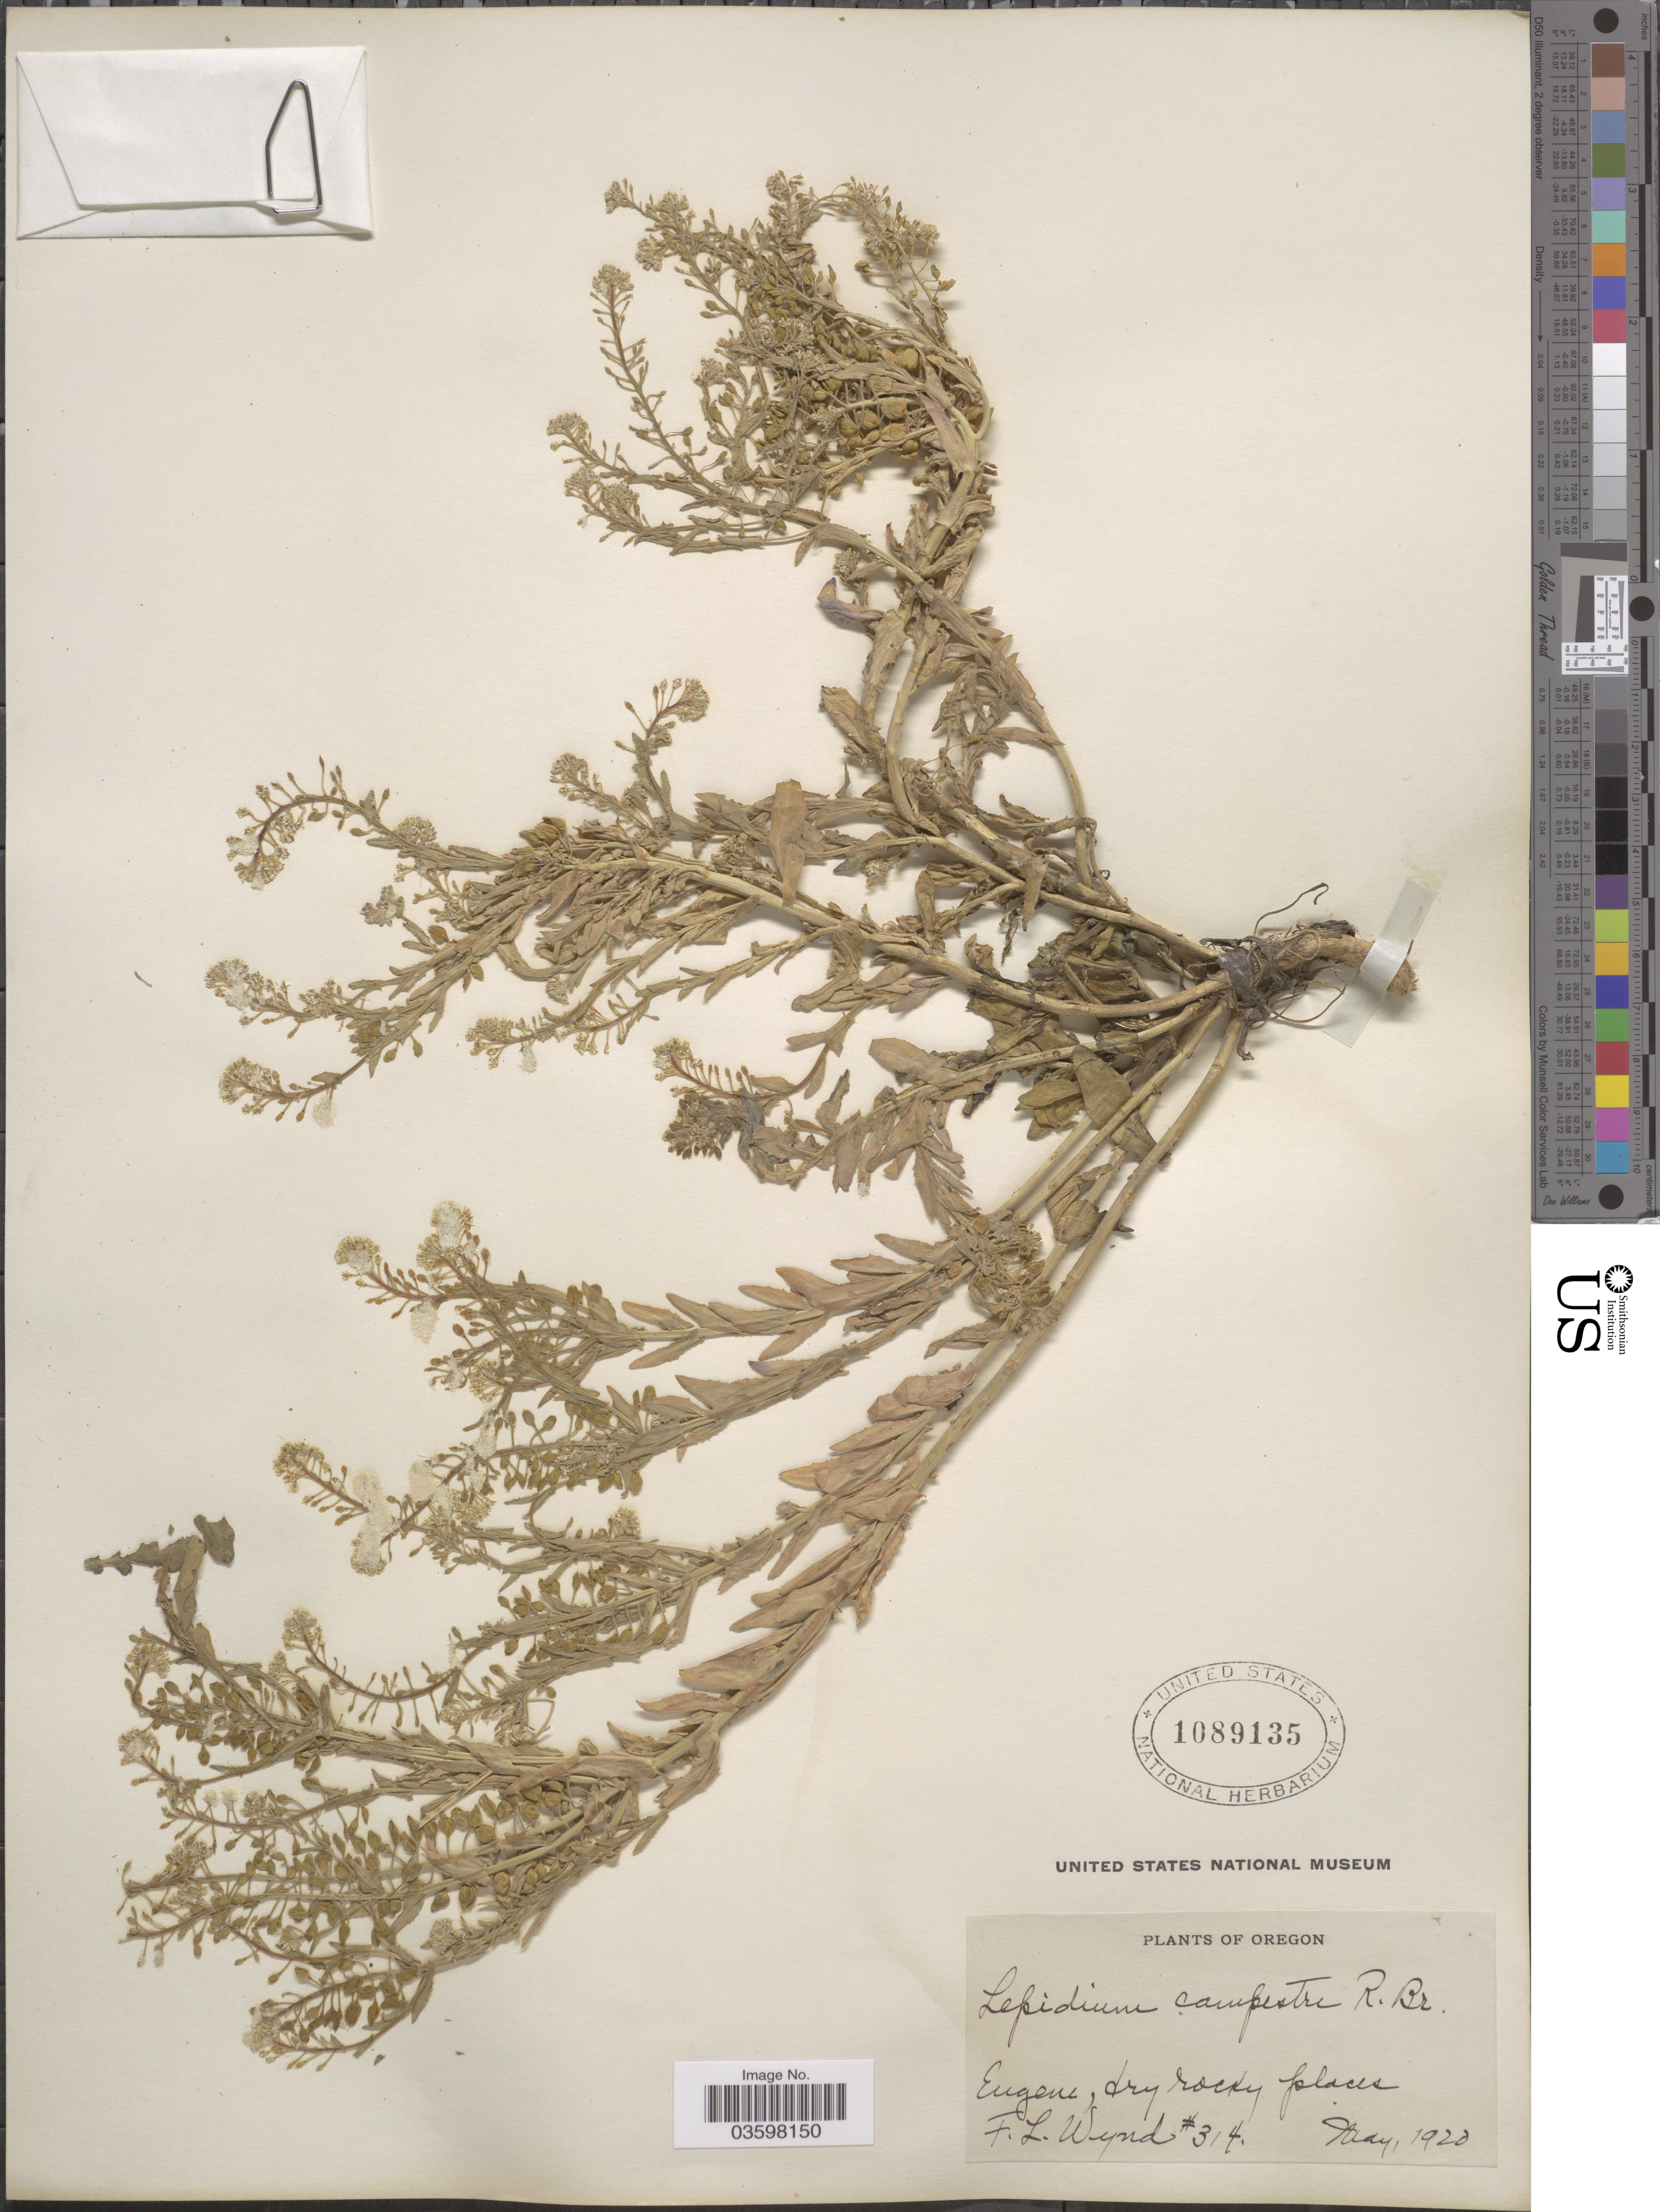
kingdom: Plantae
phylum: Tracheophyta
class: Magnoliopsida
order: Brassicales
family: Brassicaceae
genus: Lepidium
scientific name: Lepidium campestre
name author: (L.) W.T. Aiton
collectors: F. L. Wynd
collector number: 314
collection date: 1920-05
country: United States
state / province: Oregon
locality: Eugene.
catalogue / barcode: US 1089135